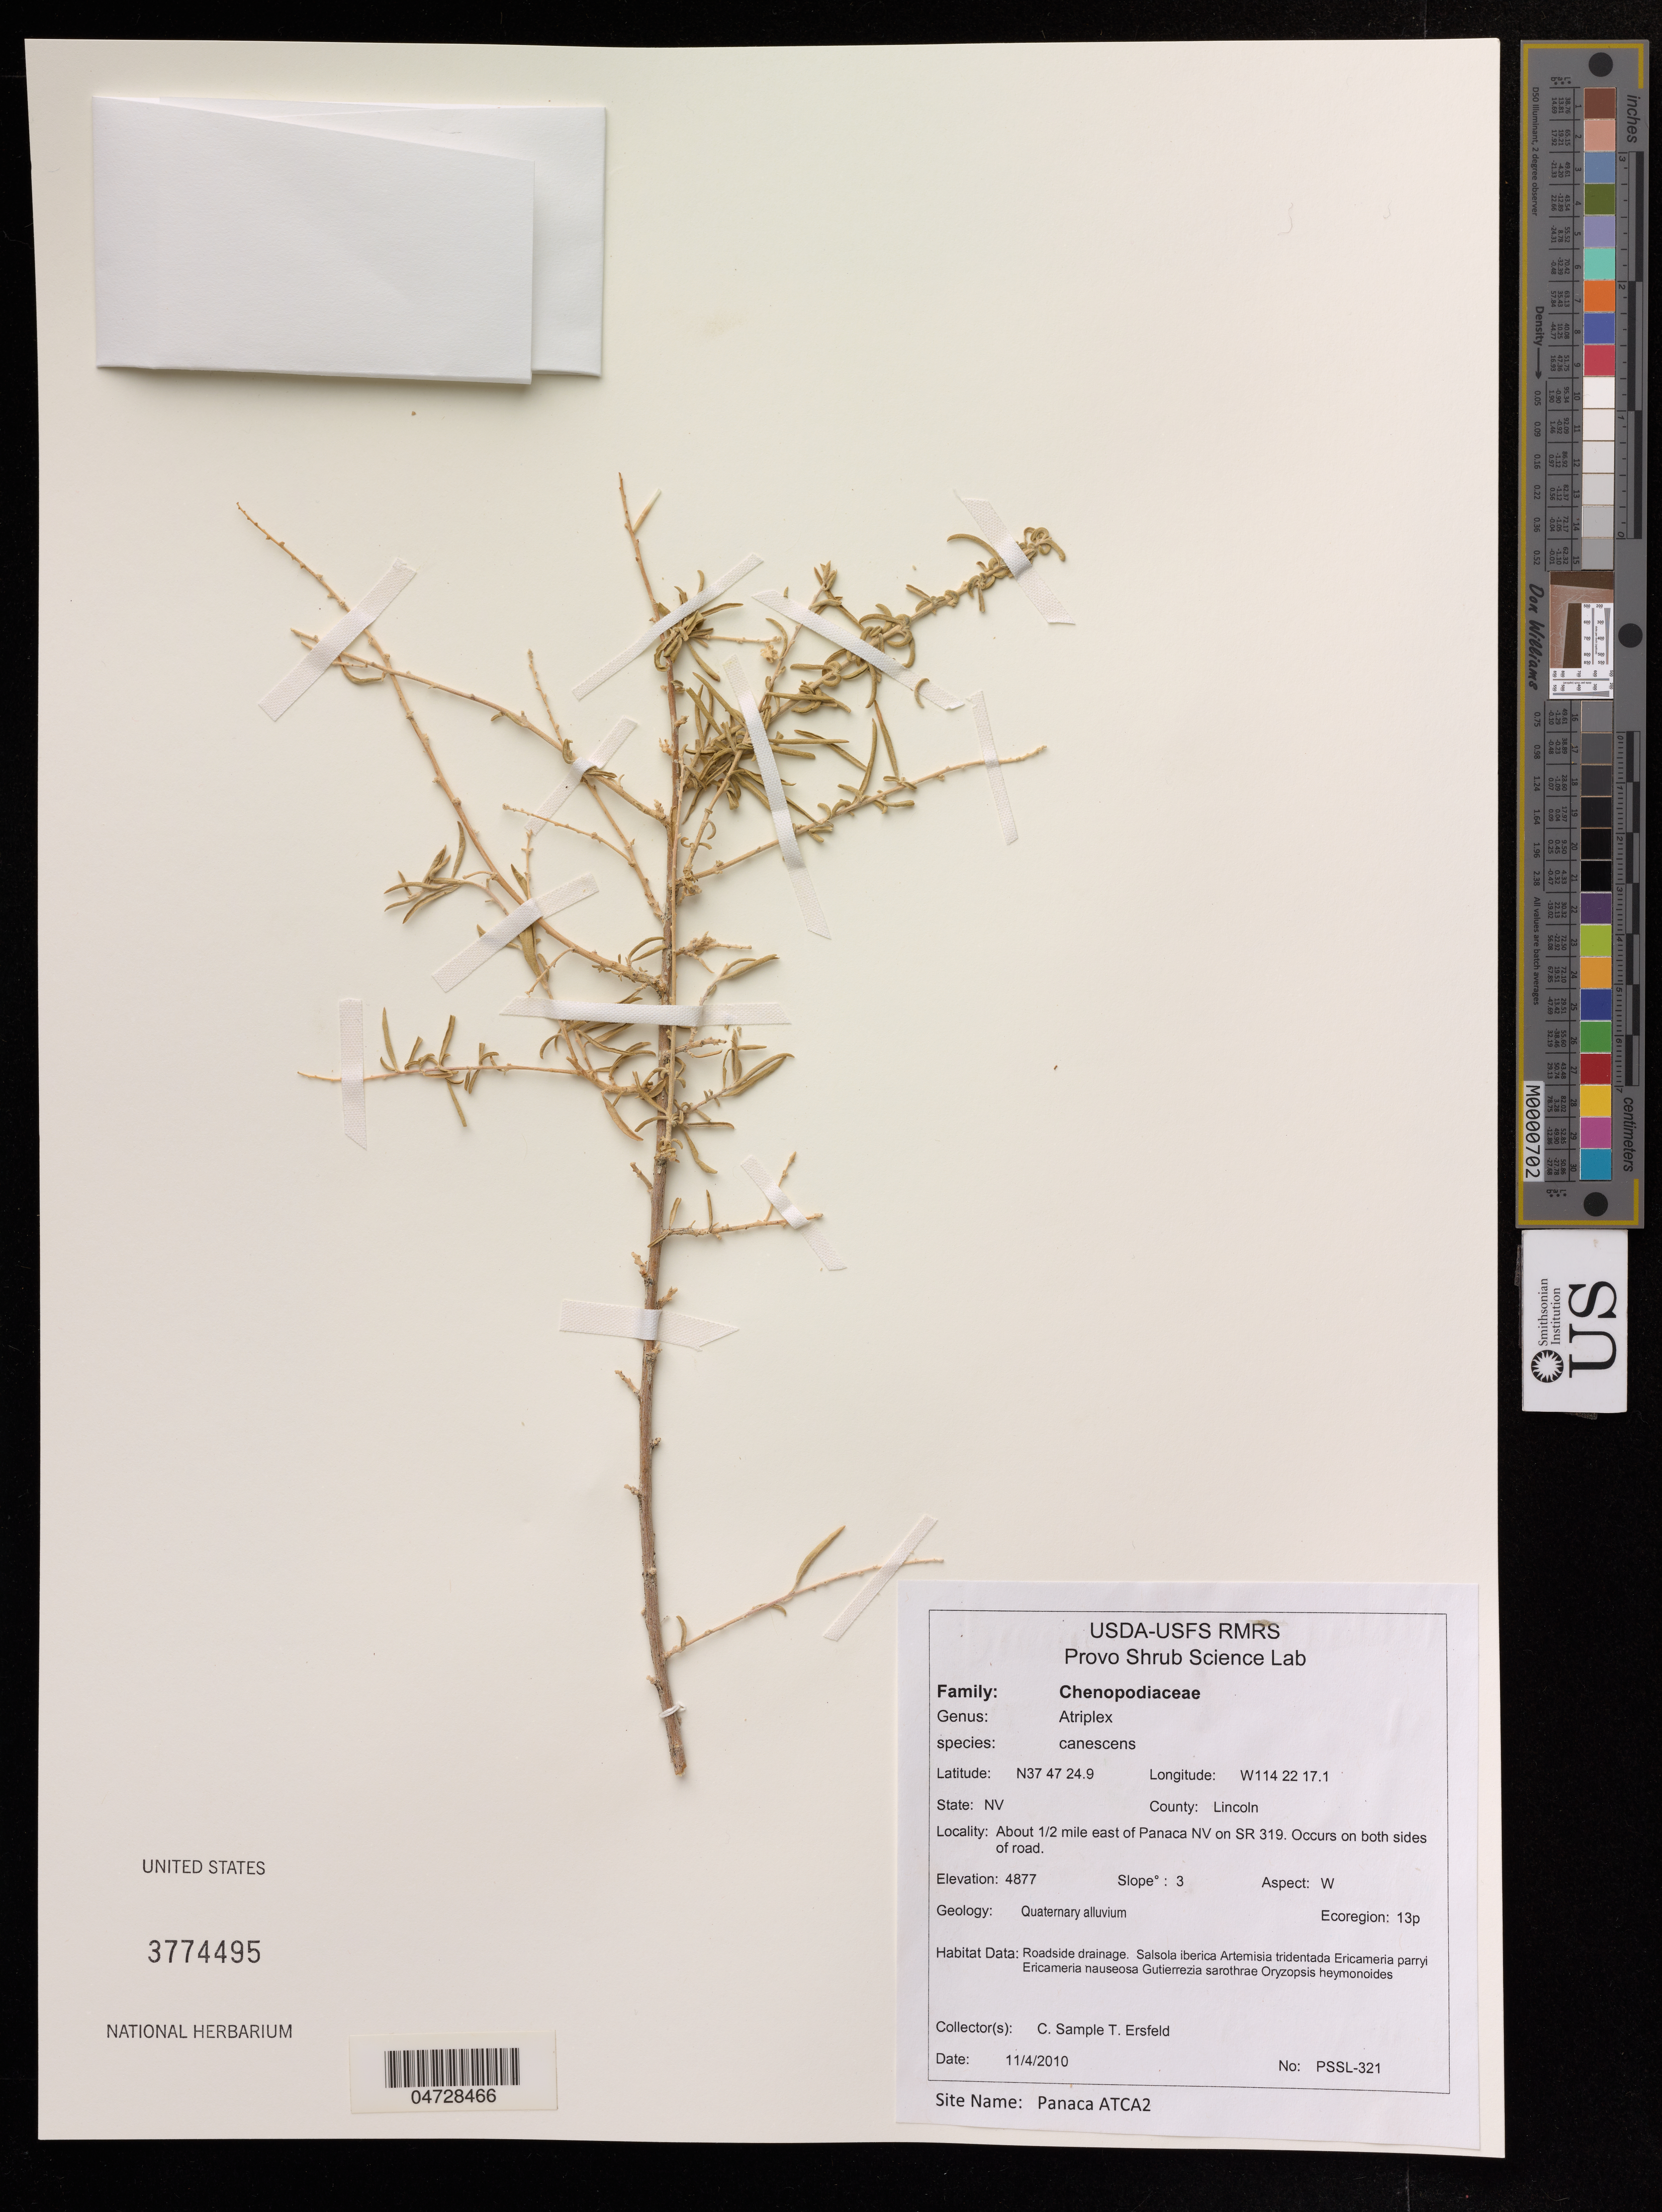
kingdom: Plantae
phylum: Tracheophyta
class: Magnoliopsida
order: Caryophyllales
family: Amaranthaceae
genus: Atriplex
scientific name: Atriplex canescens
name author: (Pursh) Nutt.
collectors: C. Sample & T. Ersfeld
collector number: PSSL-321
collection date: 2010-11-04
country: United States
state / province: Nevada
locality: County: Lincoln, About 1.2 mile east of Panaca NV on SR 319. Occurs on both sides of road.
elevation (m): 1487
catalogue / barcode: US 3774495